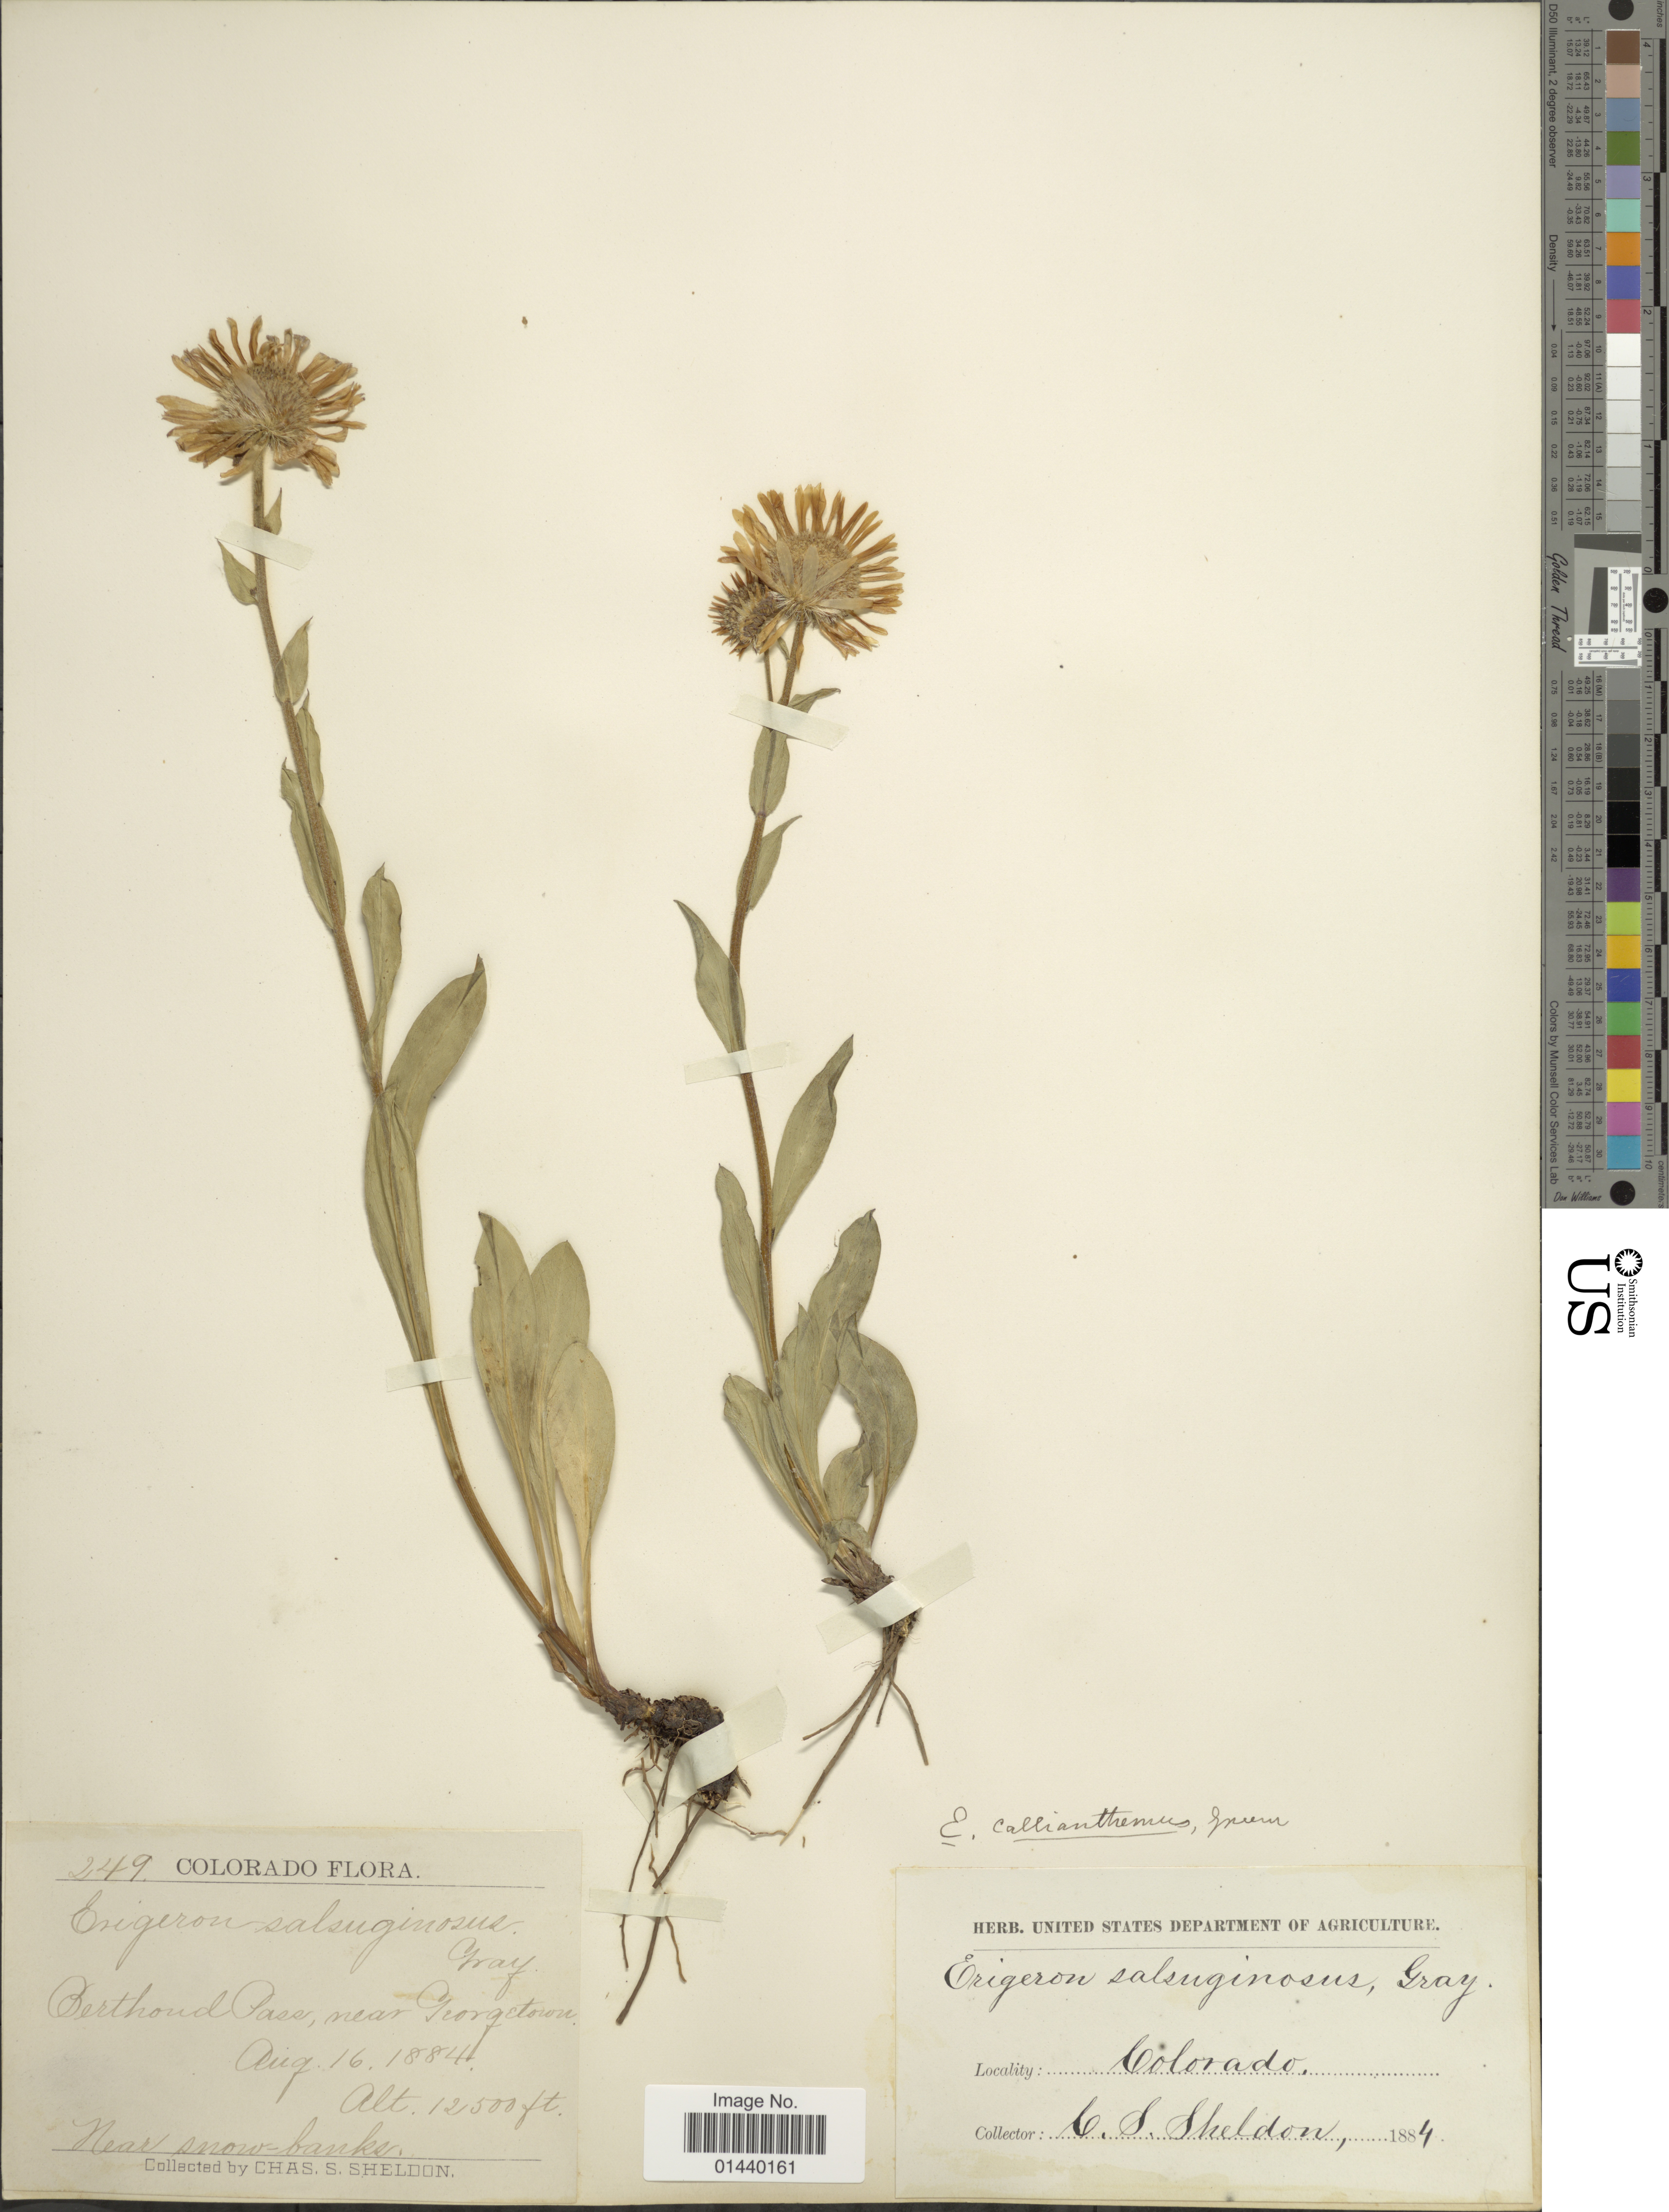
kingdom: Plantae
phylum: Tracheophyta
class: Magnoliopsida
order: Asterales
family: Asteraceae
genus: Erigeron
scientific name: Erigeron salsuginosus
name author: (Richardson ex R. Br.) A. Gray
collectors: C. S. Sheldon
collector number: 249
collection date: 1884-08-16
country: United States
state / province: Colorado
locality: Berthoud Pass, near Georgetown.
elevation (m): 3810